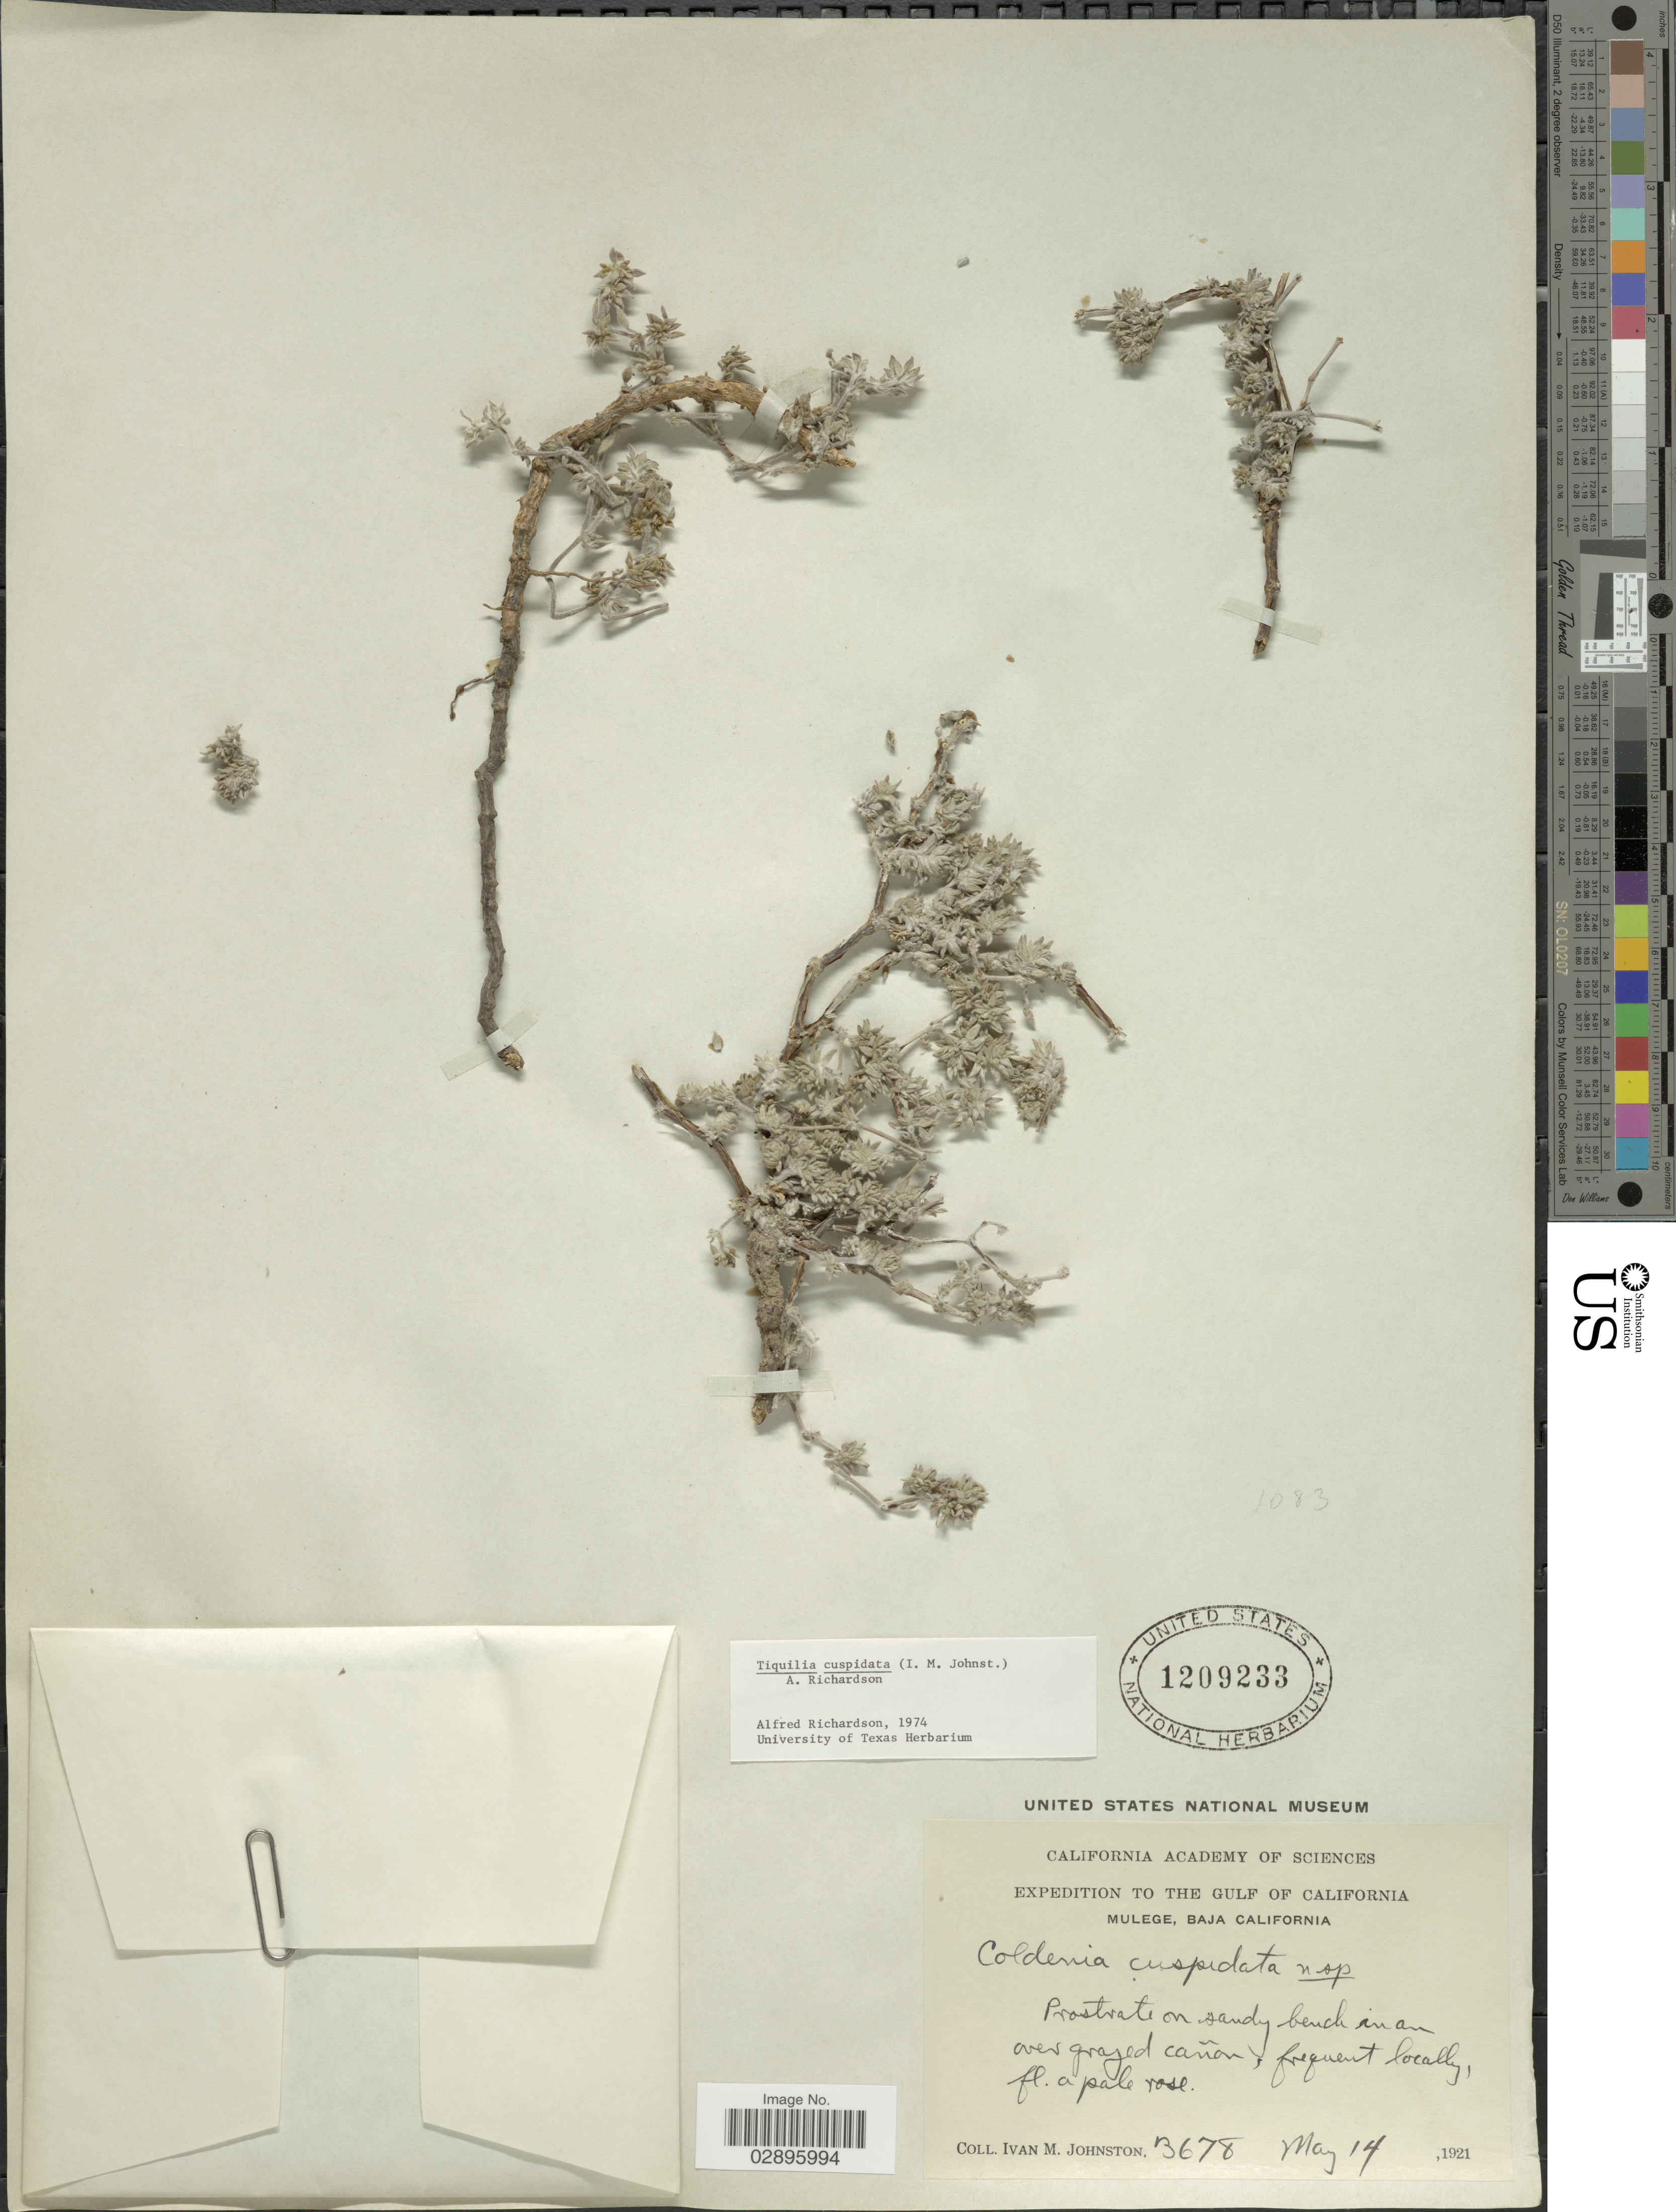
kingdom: Plantae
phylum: Tracheophyta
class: Magnoliopsida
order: Boraginales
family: Ehretiaceae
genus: Tiquilia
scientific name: Tiquilia cuspidata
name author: (I.M. Johnst.) A.T. Richardson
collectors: I.M. Johnston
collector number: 3678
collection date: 1921-05-14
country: Mexico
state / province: Baja California Sur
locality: The Gulf of California. Mulege.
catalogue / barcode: US 1209233